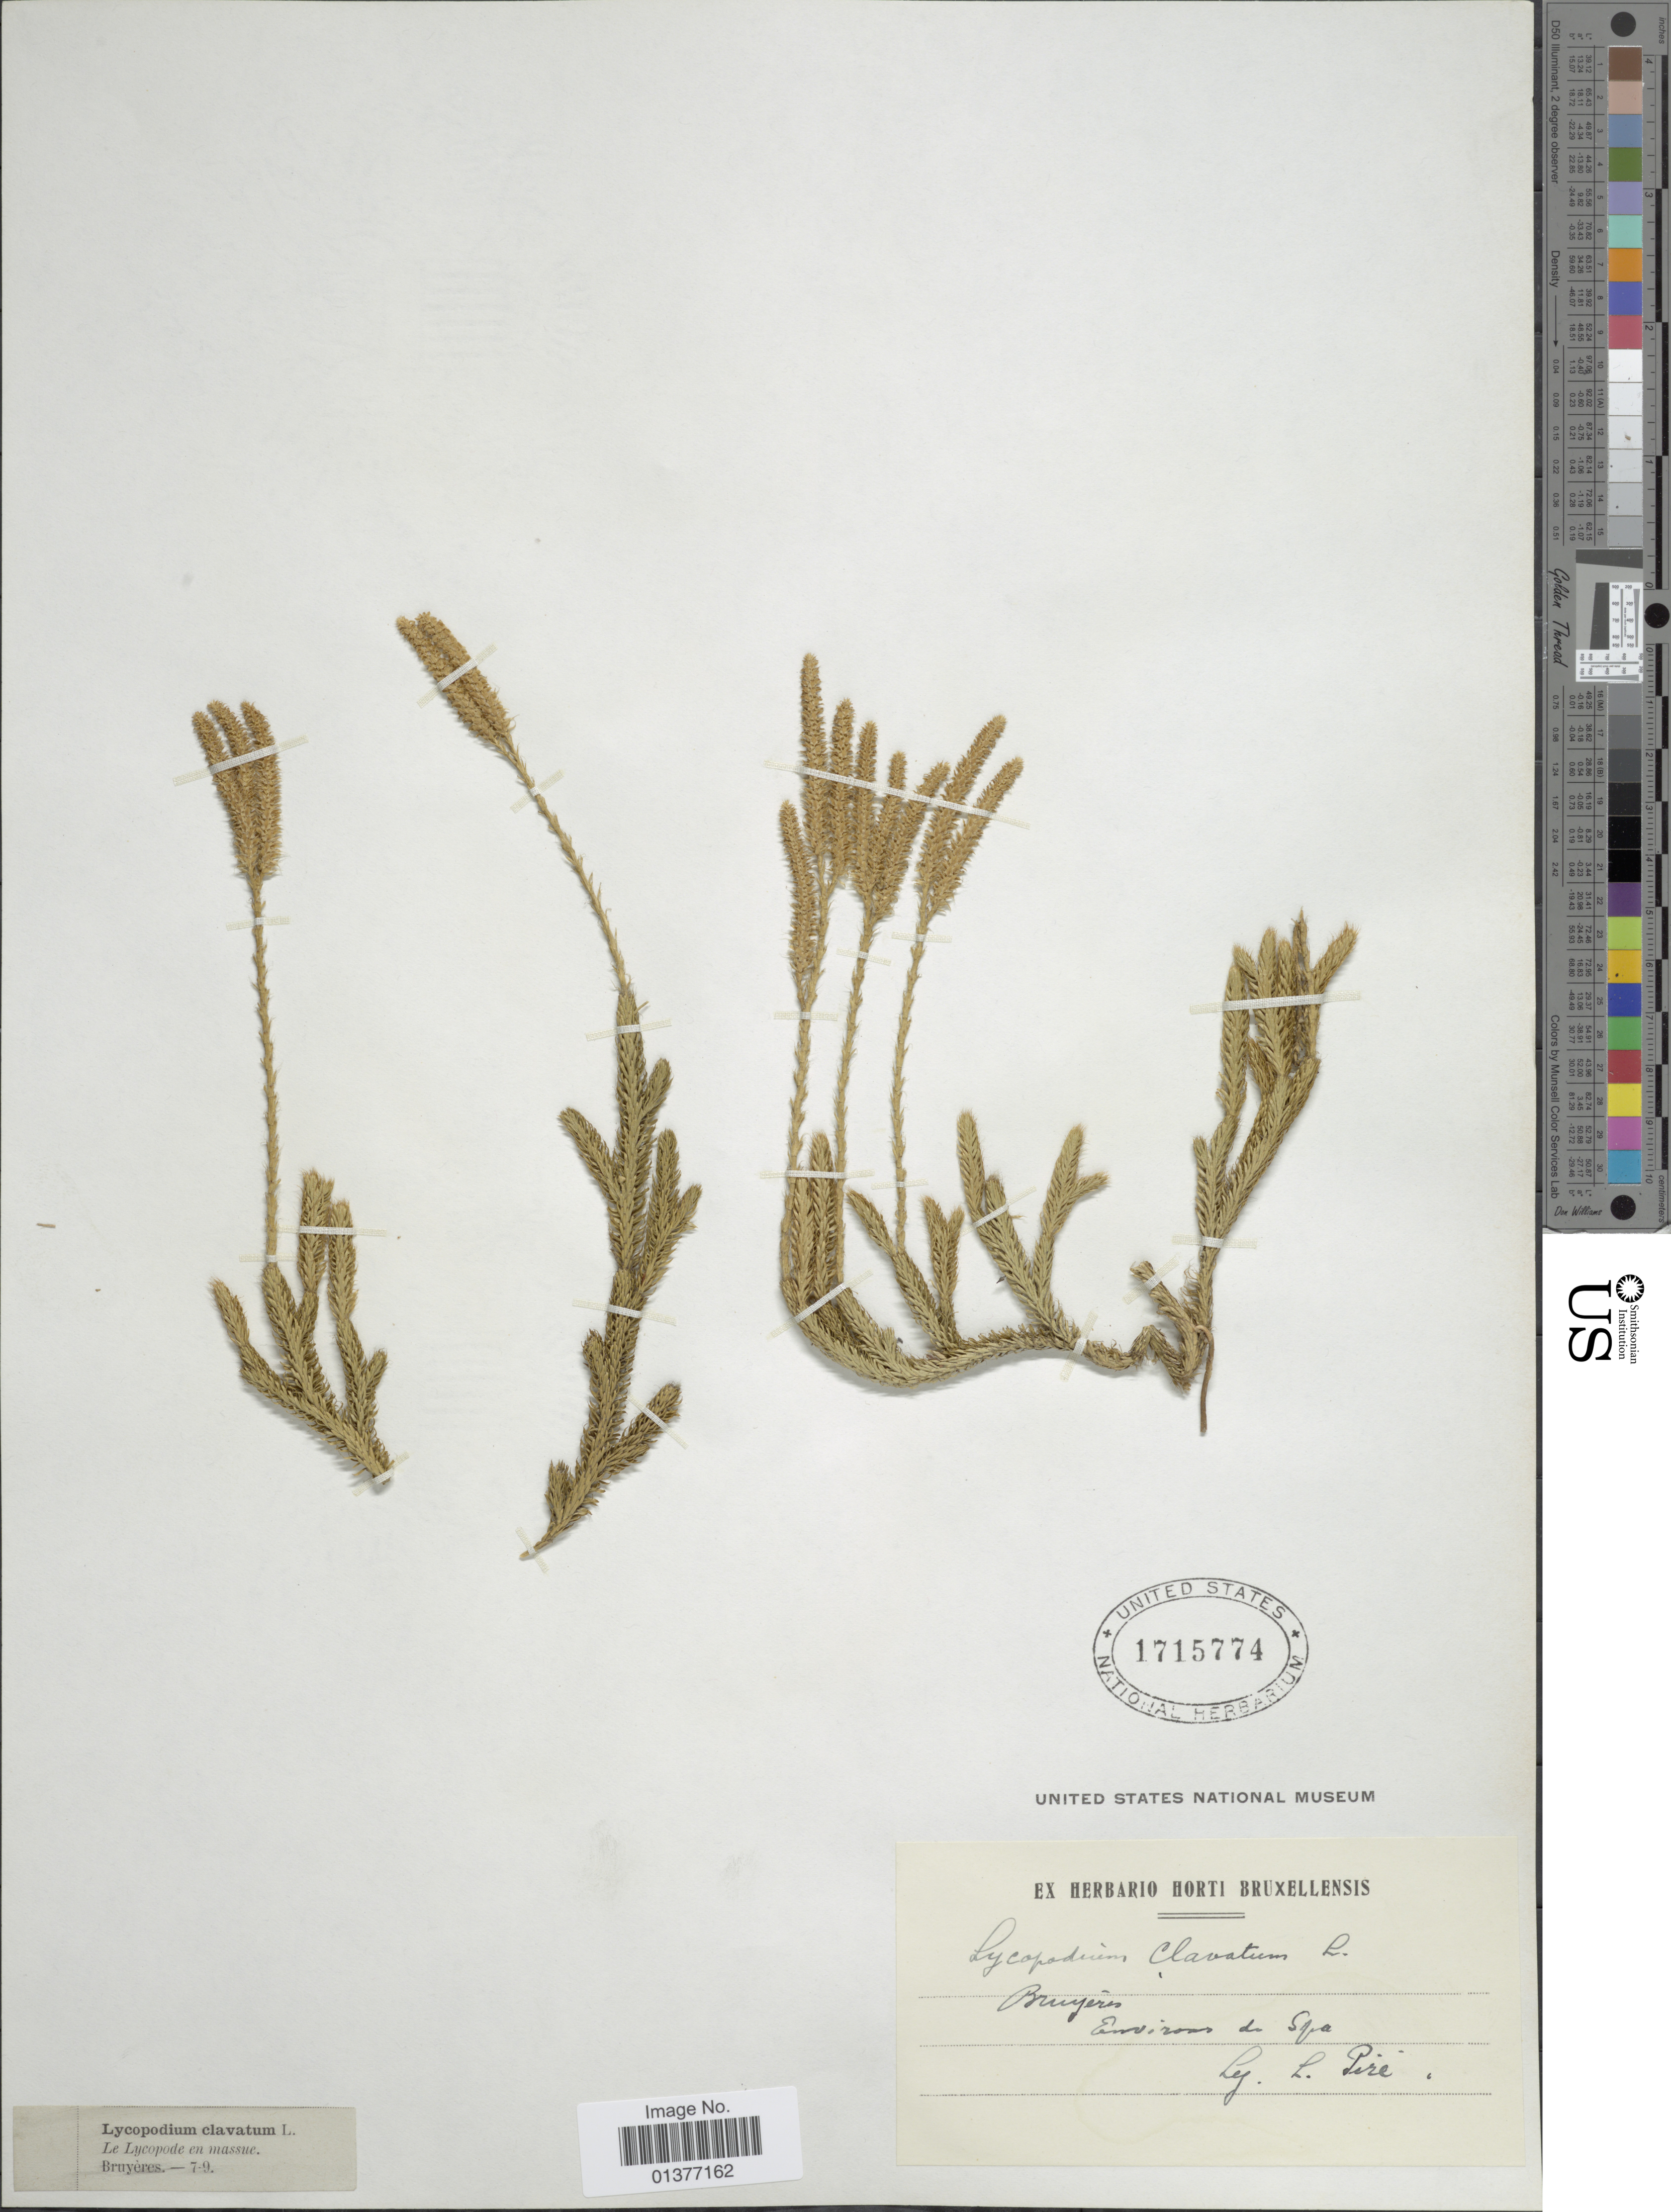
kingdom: Plantae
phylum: Tracheophyta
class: Lycopodiopsida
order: Lycopodiales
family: Lycopodiaceae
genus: Lycopodium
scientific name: Lycopodium clavatum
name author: L.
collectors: L. Pire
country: Belgium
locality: Bruyeres, Environs de Spa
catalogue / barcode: US 1715774